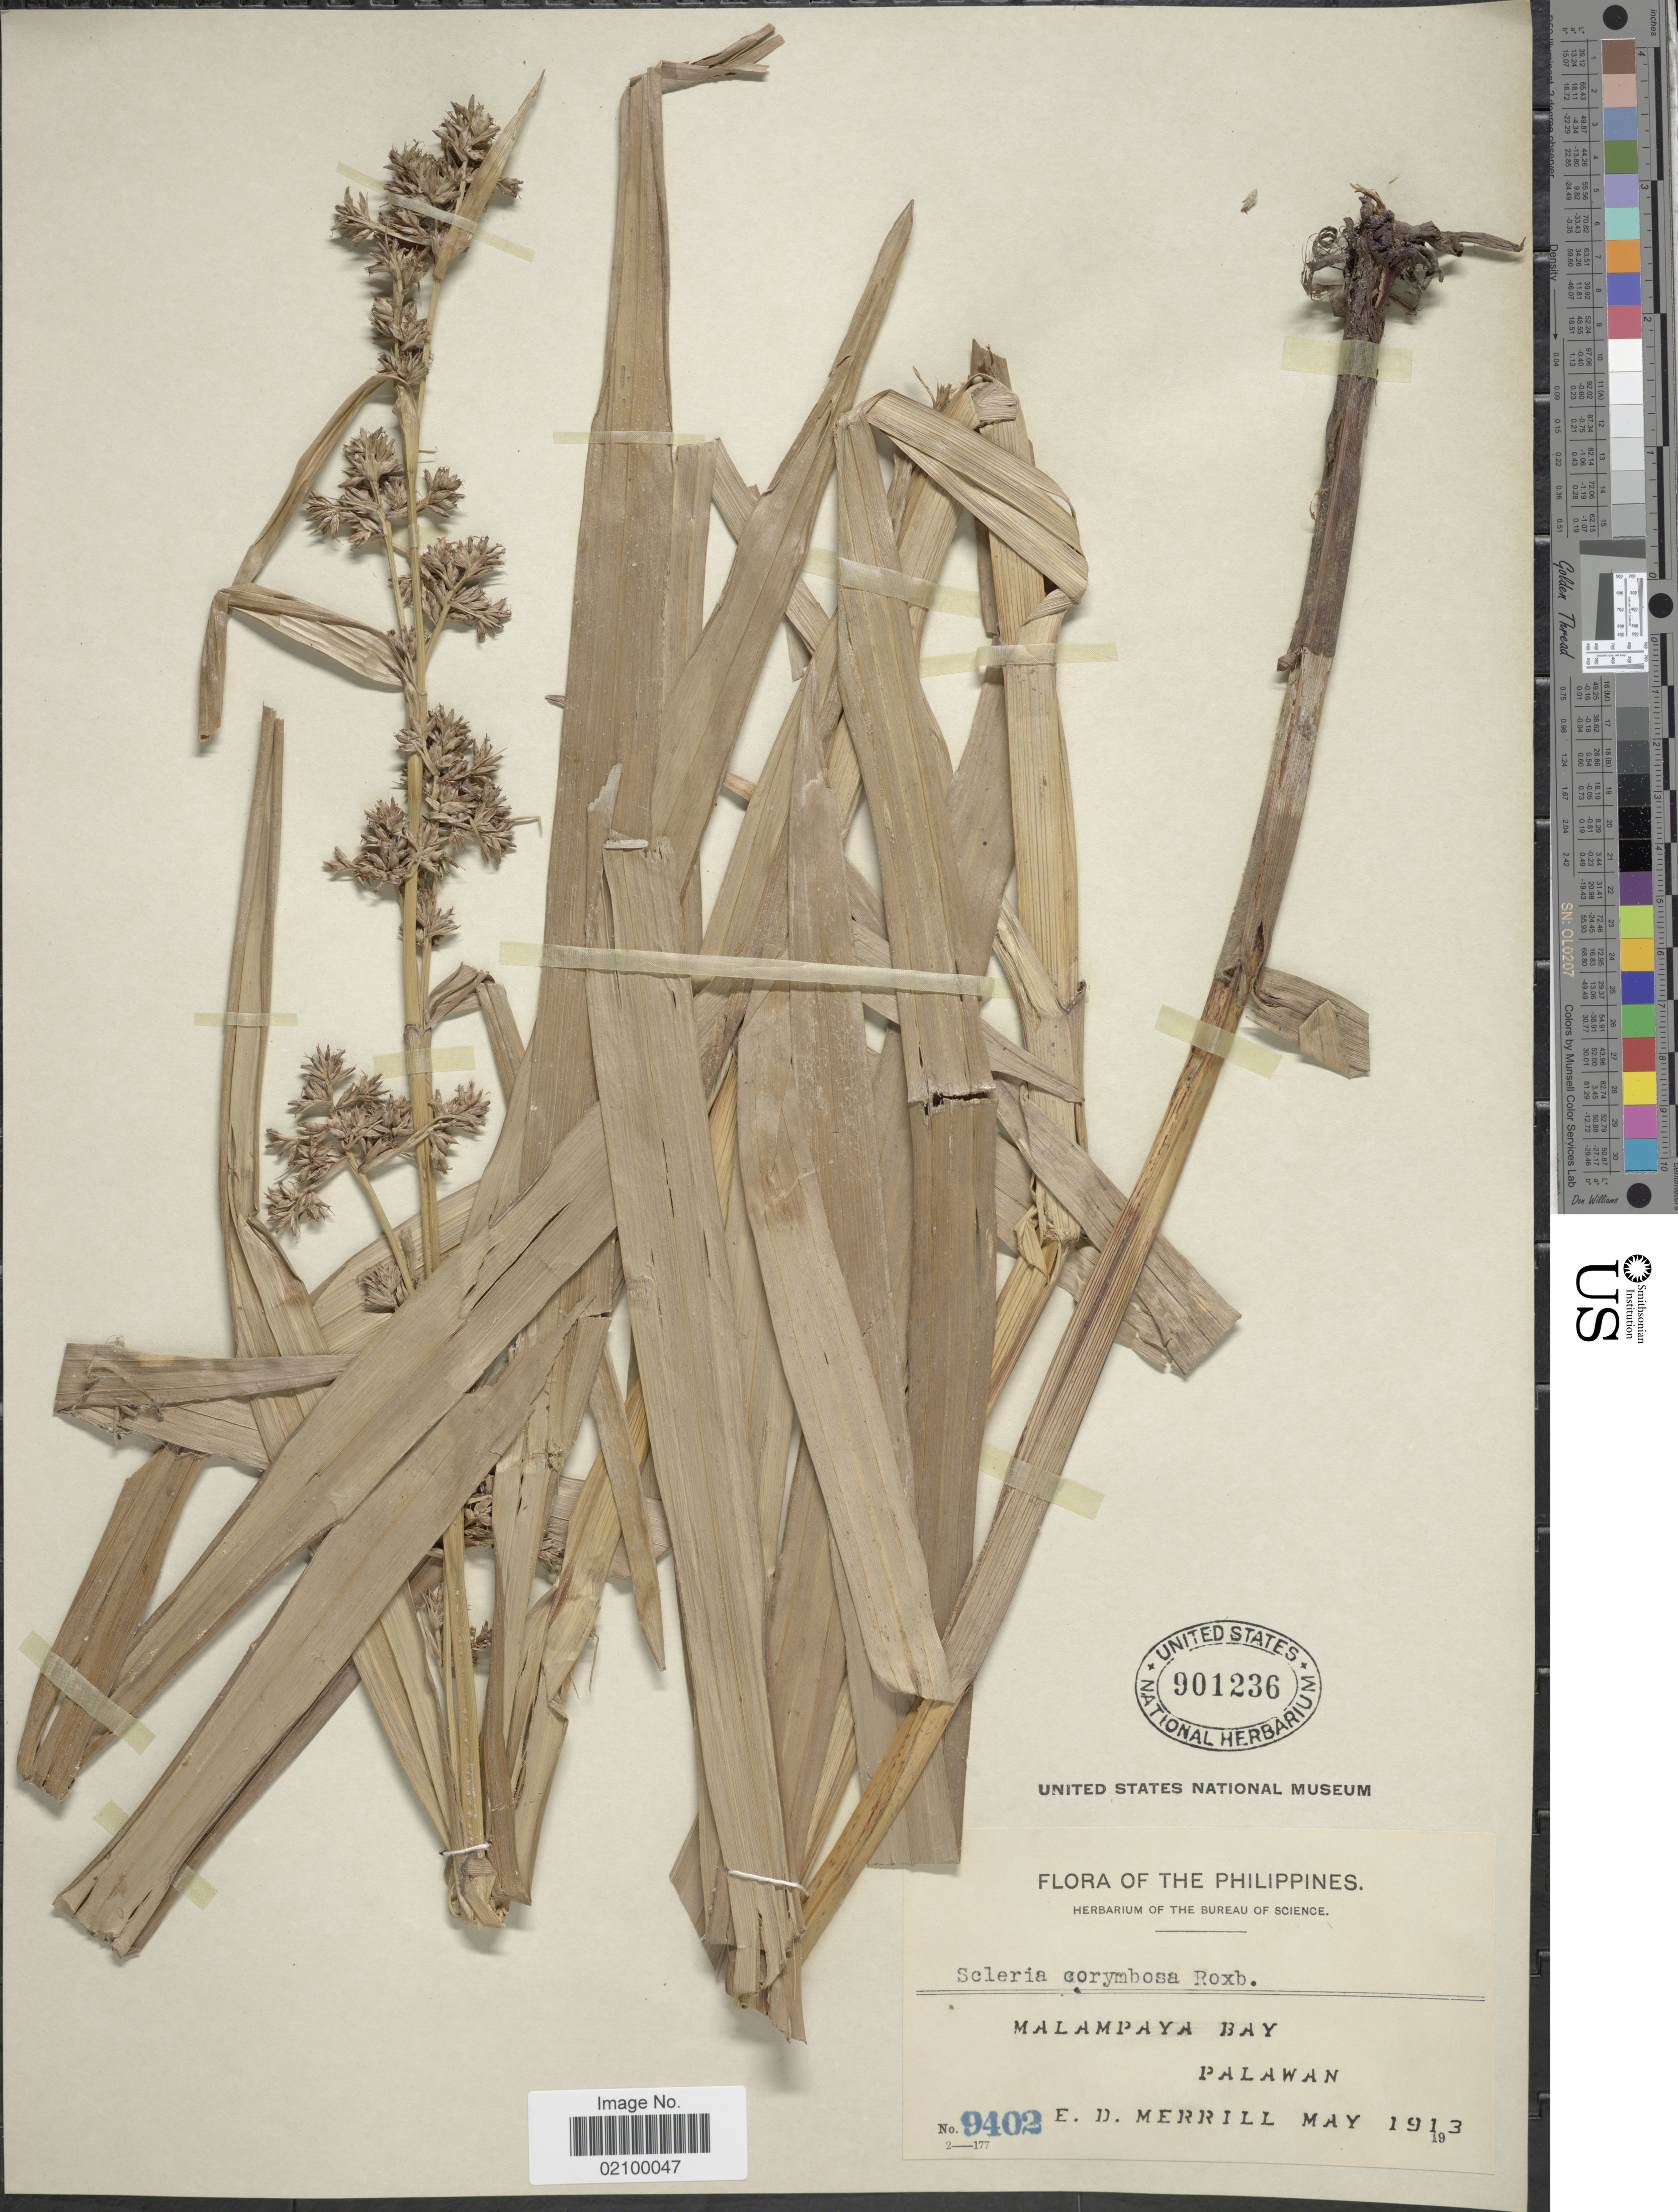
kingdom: Plantae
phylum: Tracheophyta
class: Liliopsida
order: Poales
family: Cyperaceae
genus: Scleria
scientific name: Scleria corymbosa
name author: Roxb.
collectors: E. D. Merrill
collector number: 9402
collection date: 1913-05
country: Philippines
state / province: Mimaropa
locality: Malampaya Bay, Palawan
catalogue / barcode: US 901236